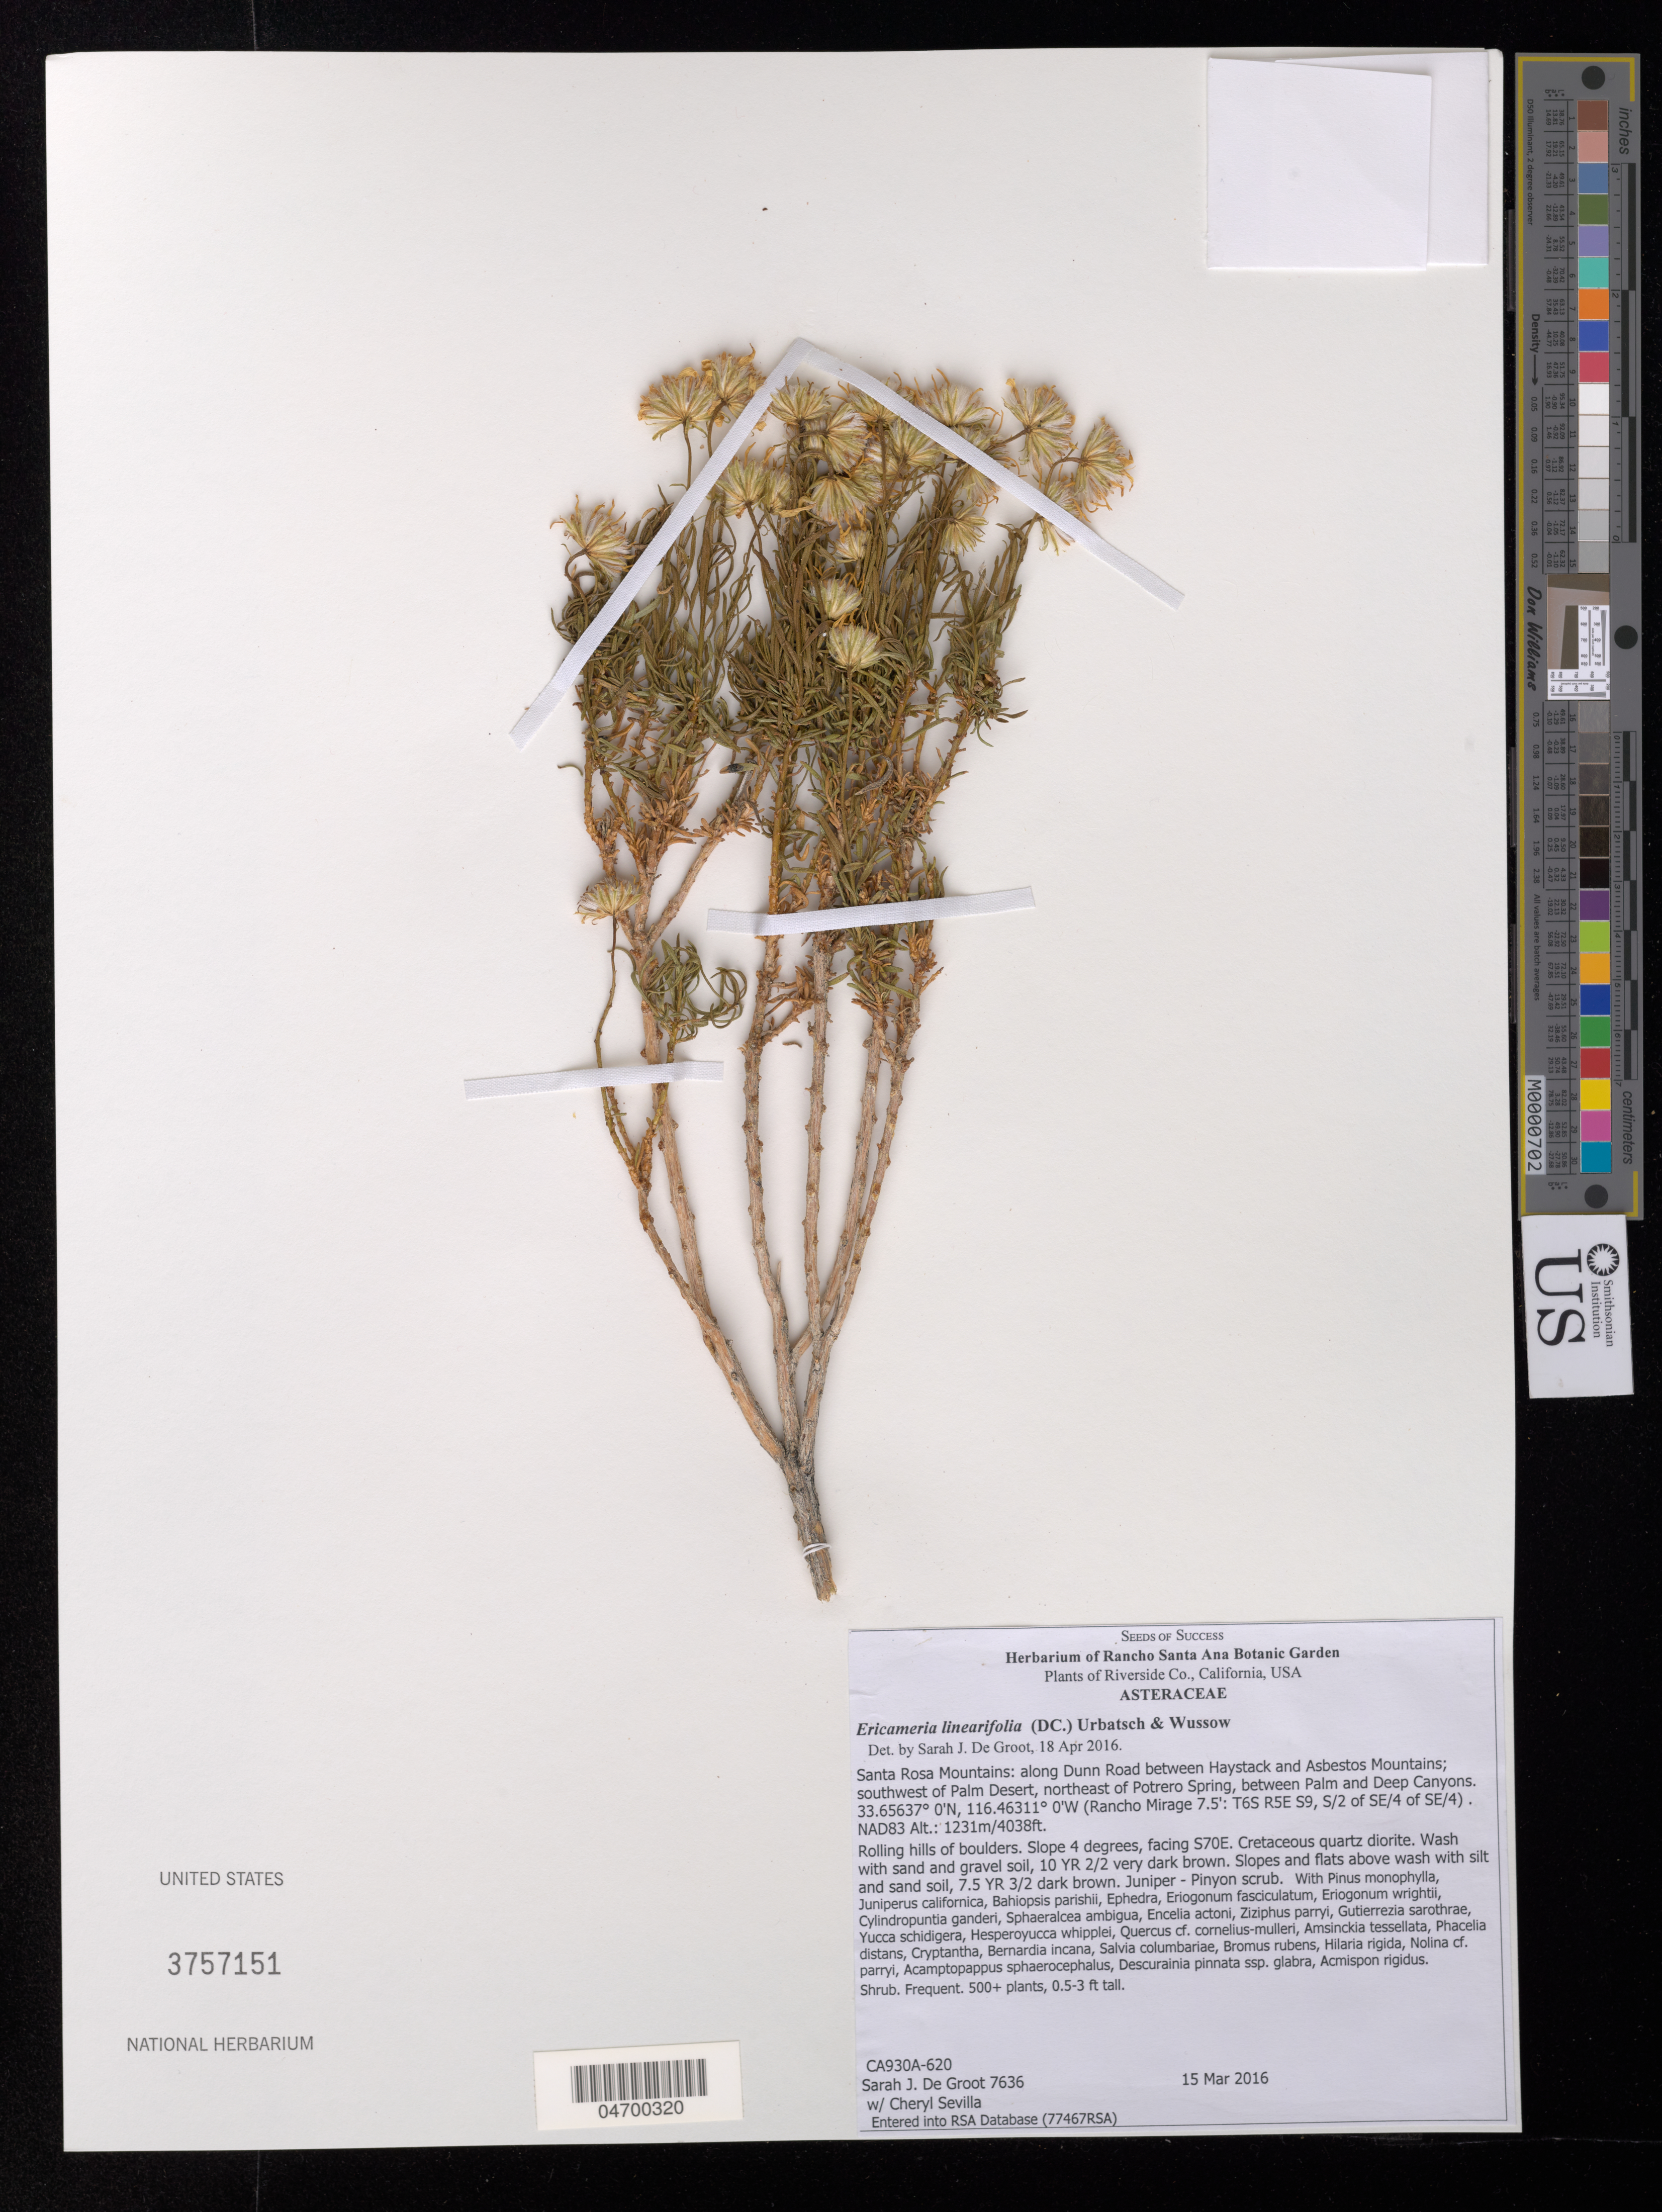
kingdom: Plantae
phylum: Tracheophyta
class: Magnoliopsida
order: Asterales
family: Asteraceae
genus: Ericameria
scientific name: Ericameria linearifolia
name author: (DC.) Urbatsch & Wussow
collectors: S. De Groot & C. Sevilla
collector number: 7636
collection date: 2016-03-15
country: United States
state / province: California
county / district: Riverside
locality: Riverside Co. Santa Rosa Mountains: along Dunn Road between Haystack and Asbestos Mountains; southwest of Palm Desert, northeast of Potrero Spring, between Palm and Deep Canyons. (Rancho Mirage 7.5': T6S R5E S9, S/2 of SE/4 of SE/4).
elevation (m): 1231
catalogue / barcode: US 3757151